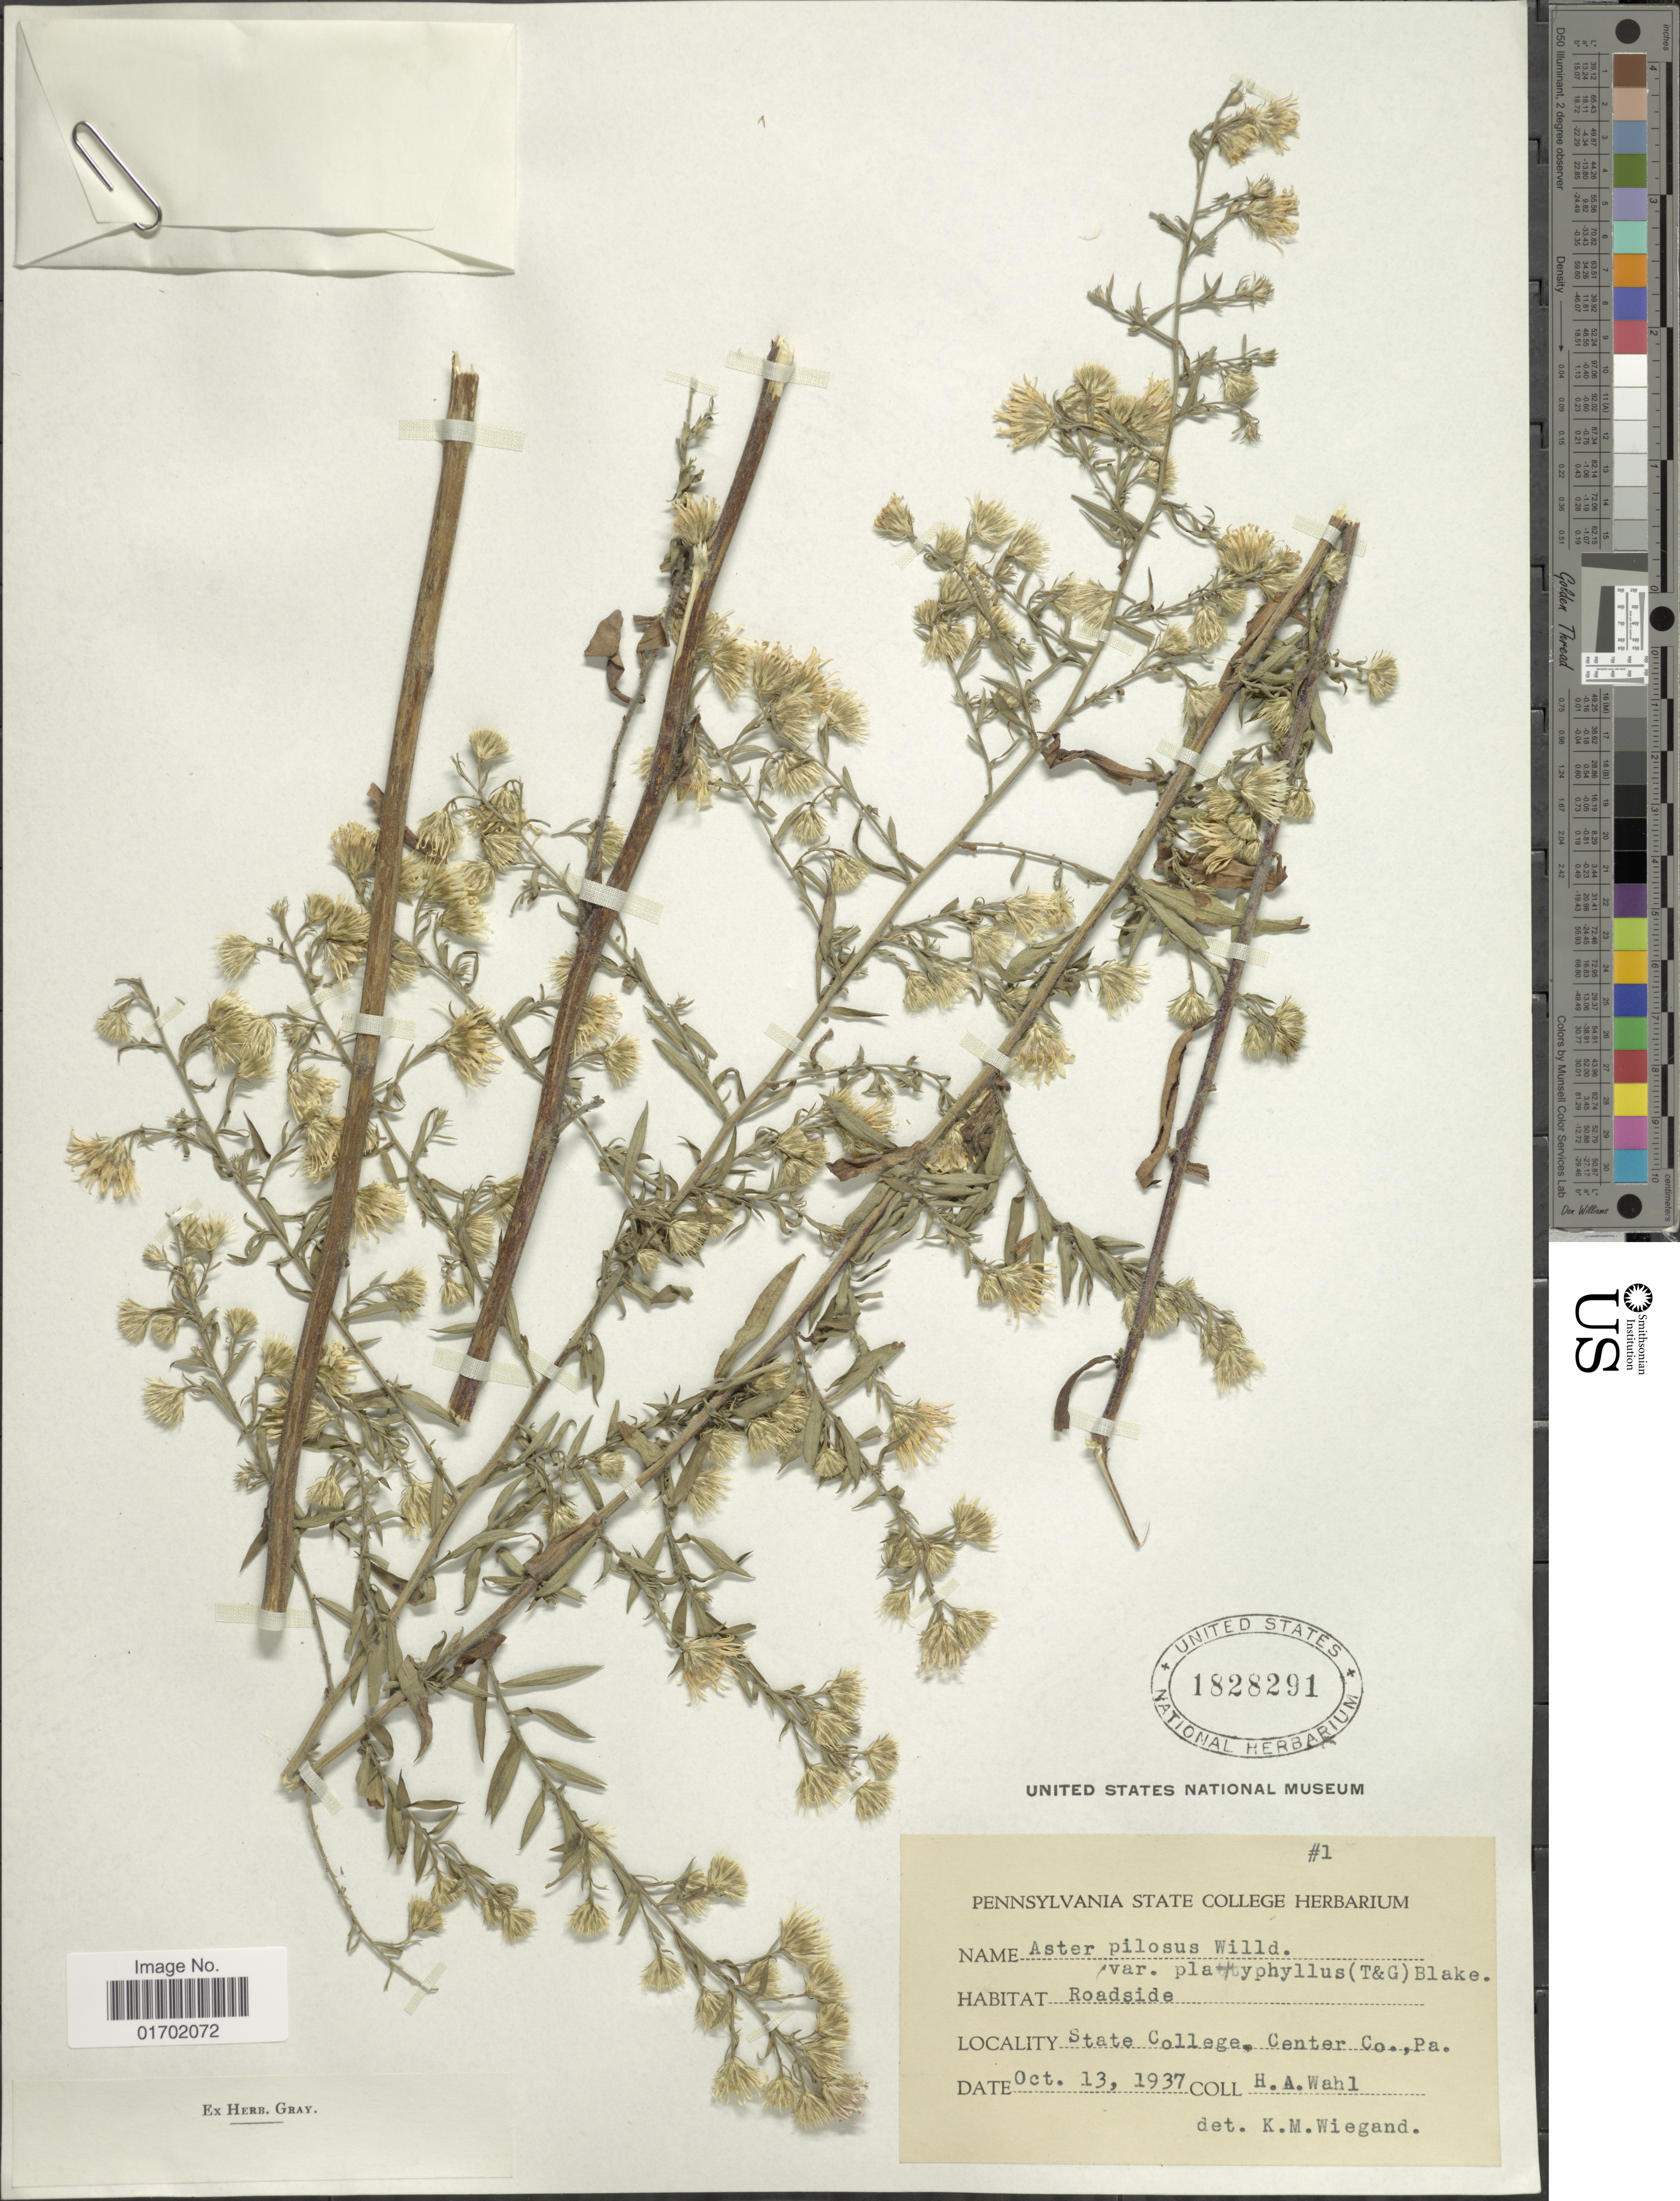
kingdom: Plantae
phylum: Tracheophyta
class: Magnoliopsida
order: Asterales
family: Asteraceae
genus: Symphyotrichum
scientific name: Symphyotrichum pilosum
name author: (Willd.) G.L. Nesom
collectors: H. A. Wahl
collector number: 1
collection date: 1937-10-13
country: United States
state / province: Pennsylvania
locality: State College, Center Co., Pa.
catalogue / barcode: US 1828291